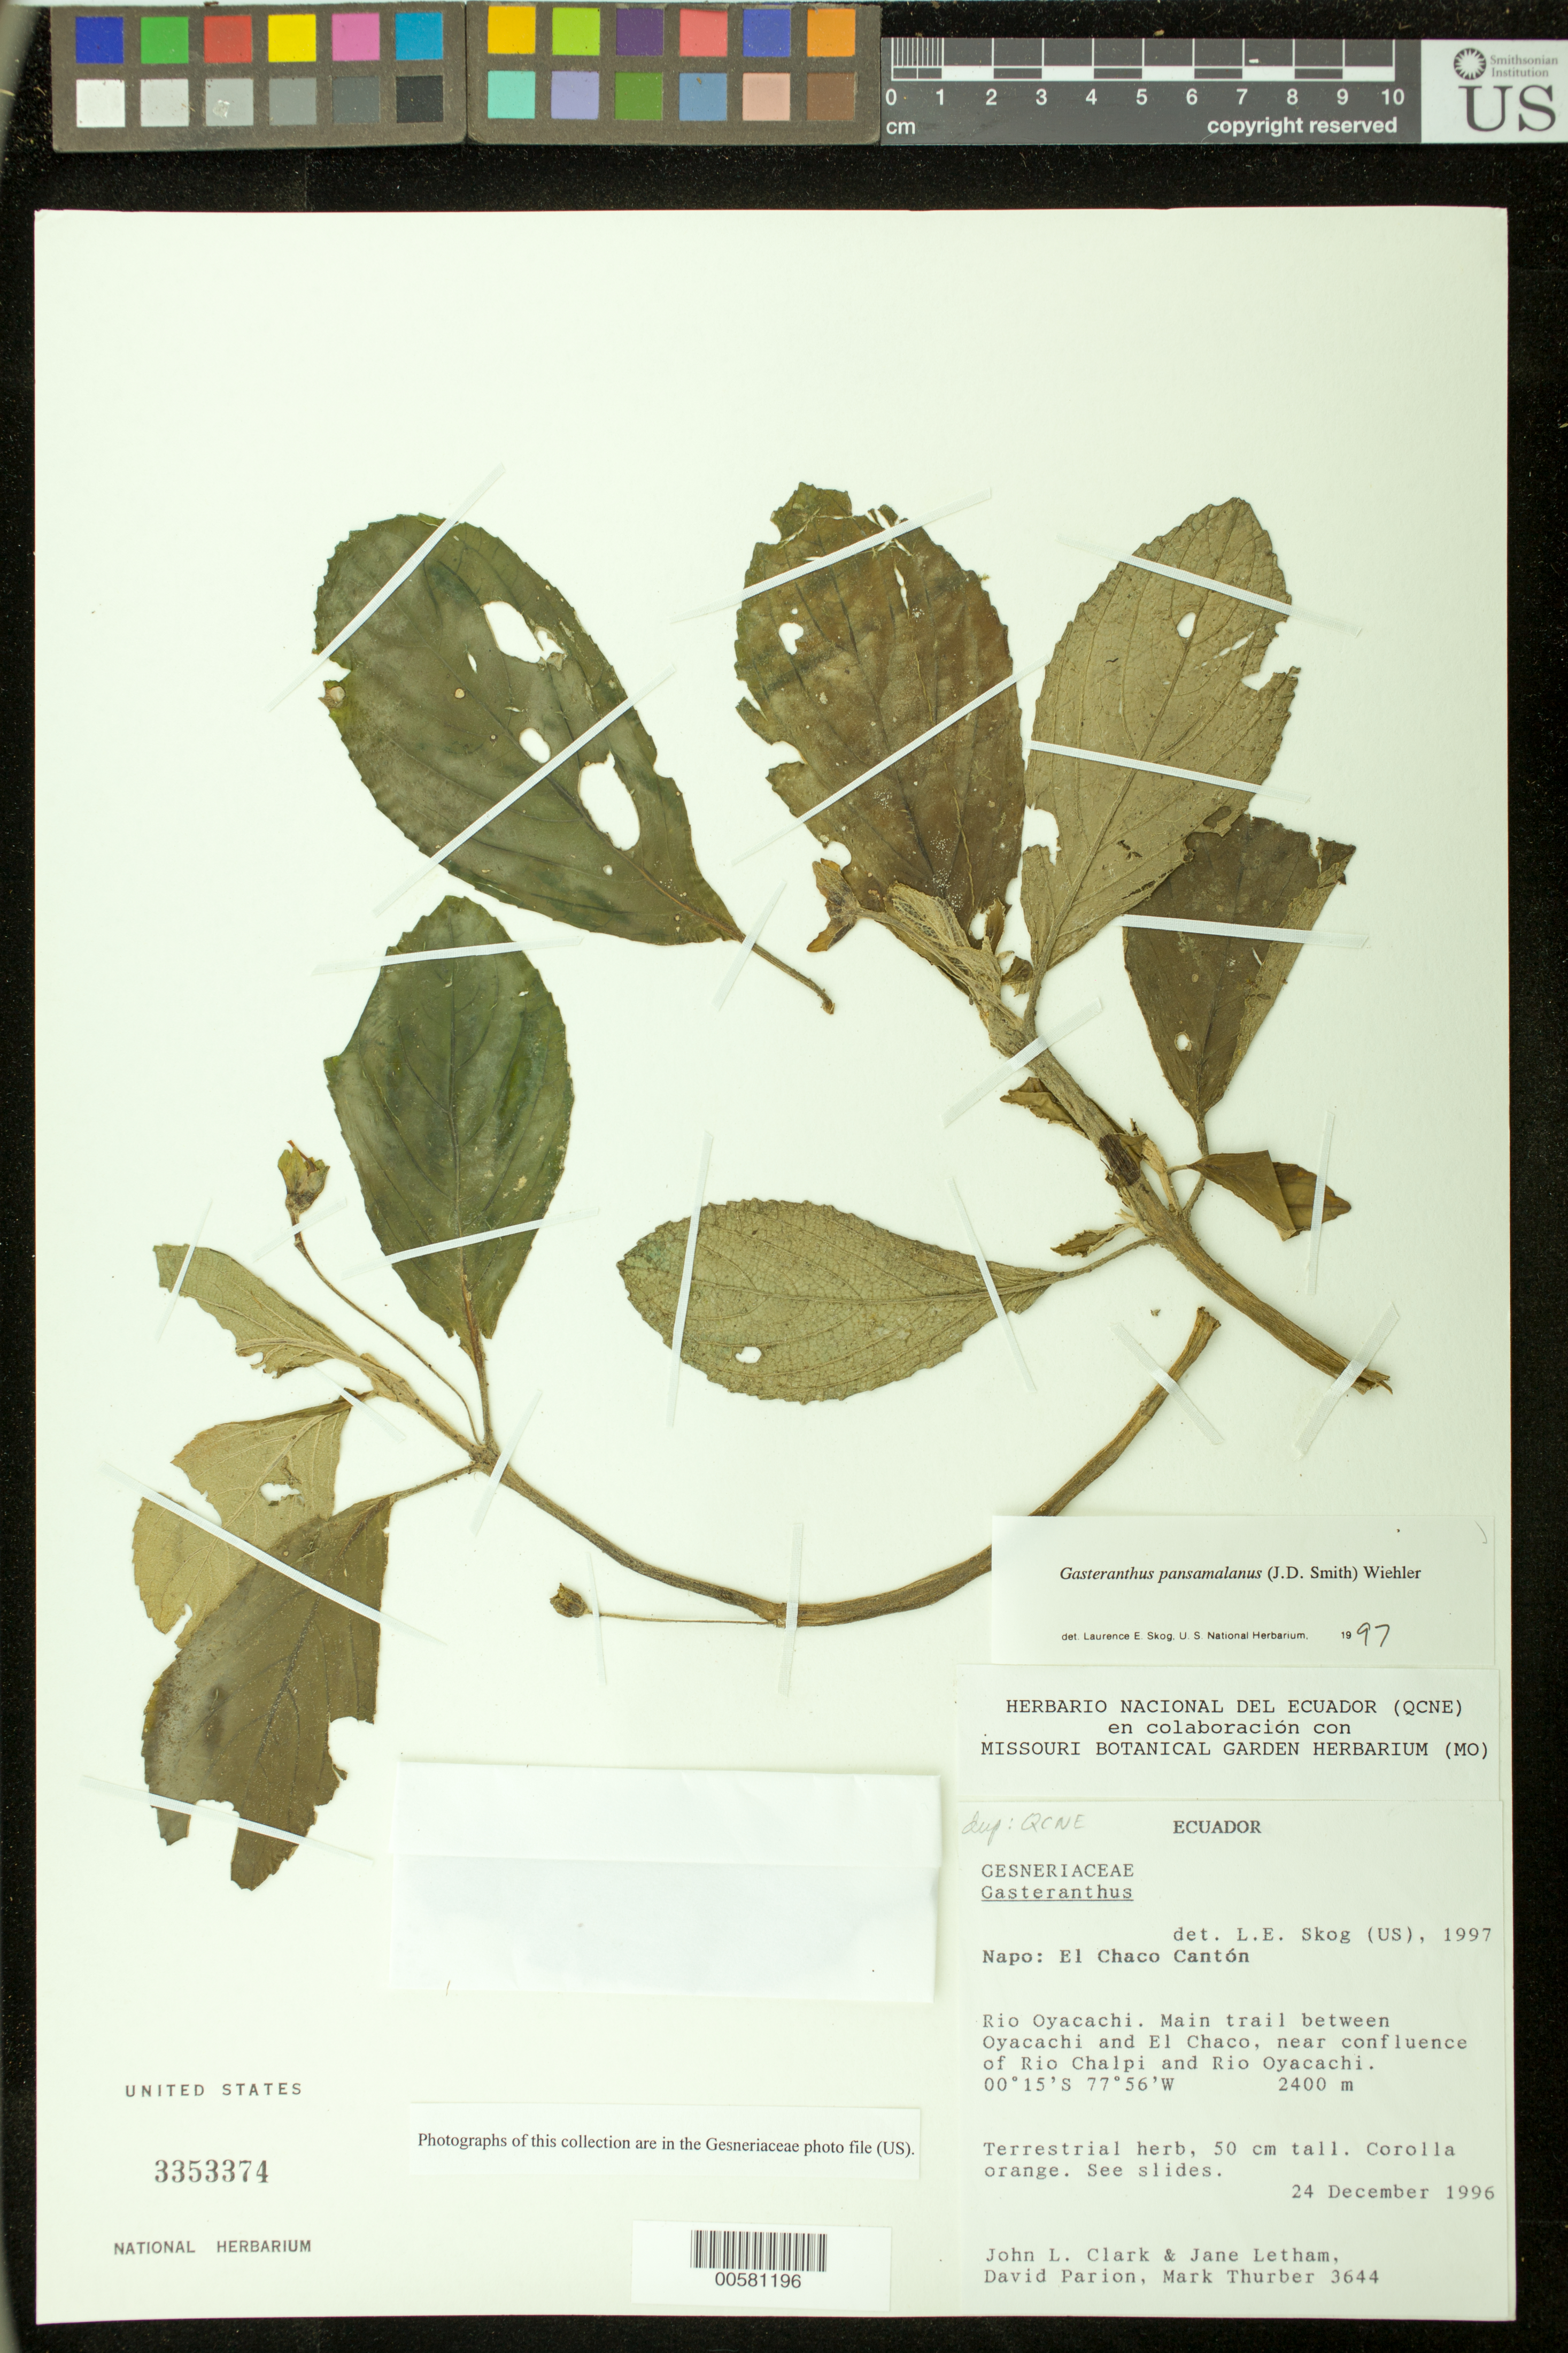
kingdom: Plantae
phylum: Tracheophyta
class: Magnoliopsida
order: Lamiales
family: Gesneriaceae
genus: Gasteranthus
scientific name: Gasteranthus pansamalanus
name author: (Donn. Sm.) Wiehler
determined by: Skog, Laurence E.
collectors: J. L. Clark, J. Letham, D. Parion & M. Thurber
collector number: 3644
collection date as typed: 24 Dec 1996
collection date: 1996-12-24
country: Ecuador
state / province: Napo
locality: El Chaco Cantón. Rio Oyacachi, main trail between Oyacachi and El Chaco, near confluence of Rio Chalpi and Rio Oyacachi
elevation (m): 2400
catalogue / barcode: US 3353374